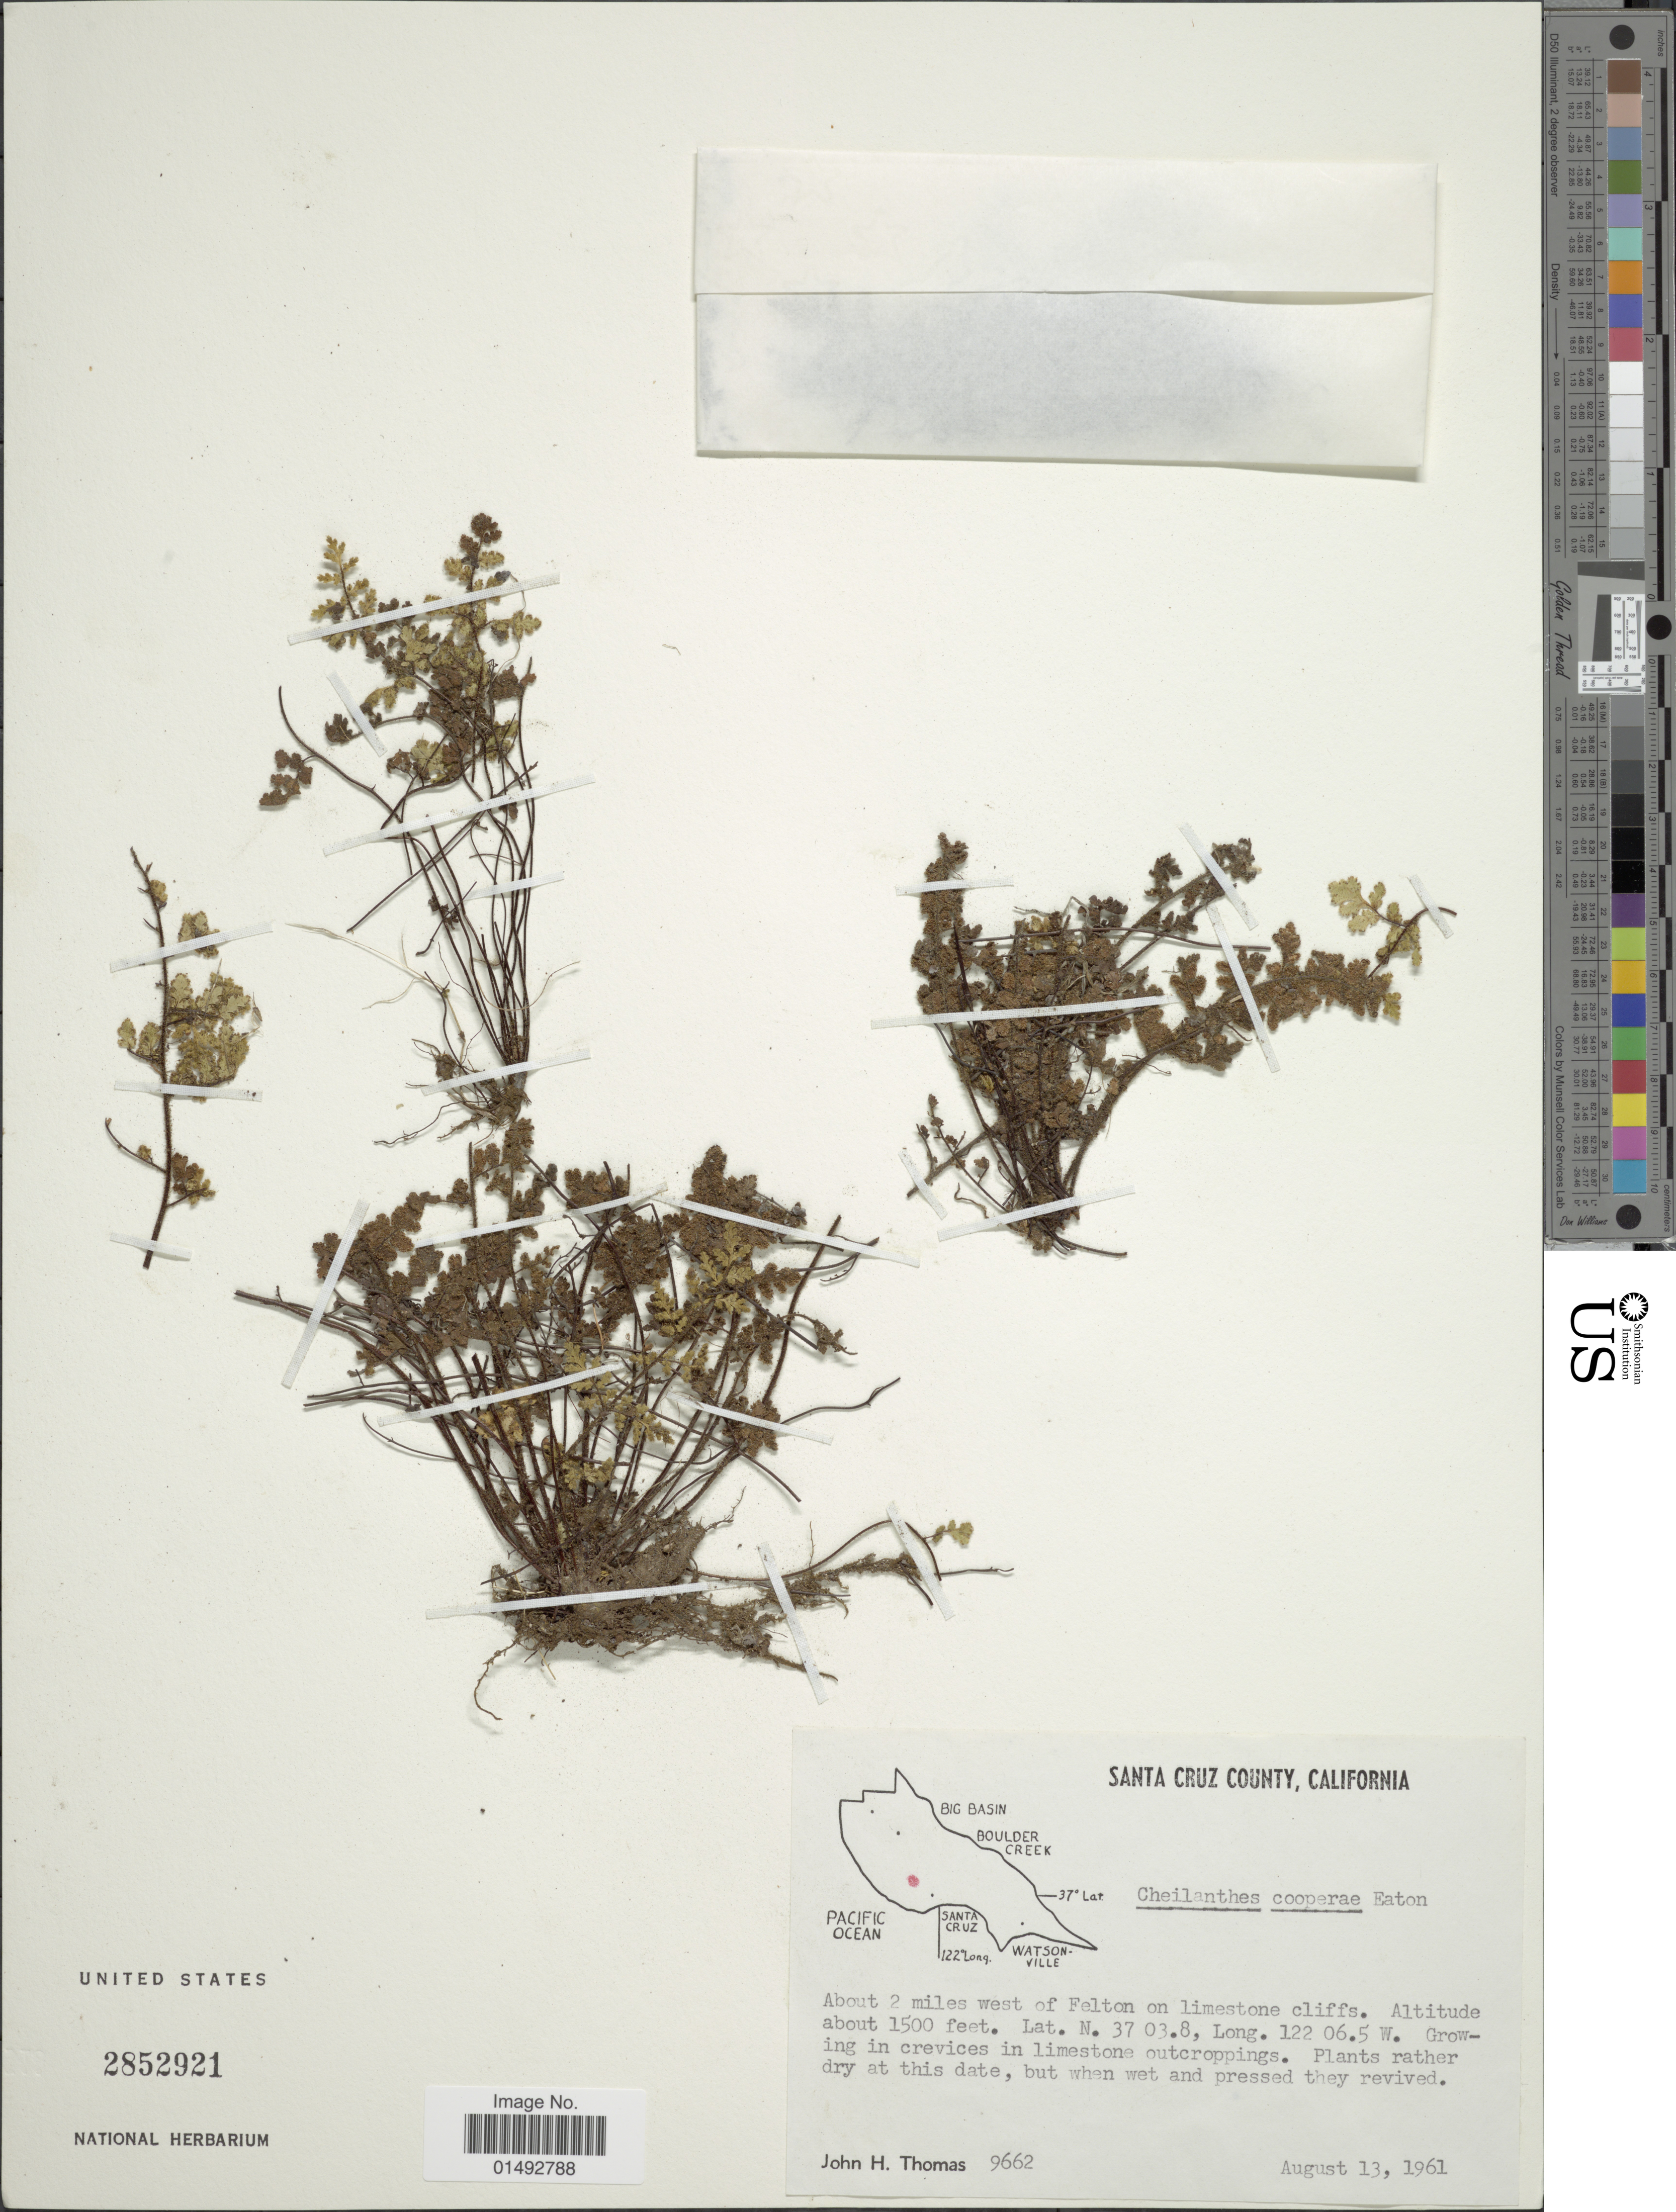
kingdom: Plantae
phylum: Tracheophyta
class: Polypodiopsida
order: Polypodiales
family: Pteridaceae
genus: Myriopteris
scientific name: Myriopteris cooperae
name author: (D.C. Eaton) Grusz & Windham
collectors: J. H. Thomas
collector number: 9662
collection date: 1961-08-13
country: United States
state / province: California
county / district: Santa Cruz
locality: Santa Cruz County, About 2 miles west of Felton on limestone cliffs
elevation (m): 457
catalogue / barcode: US 2852921